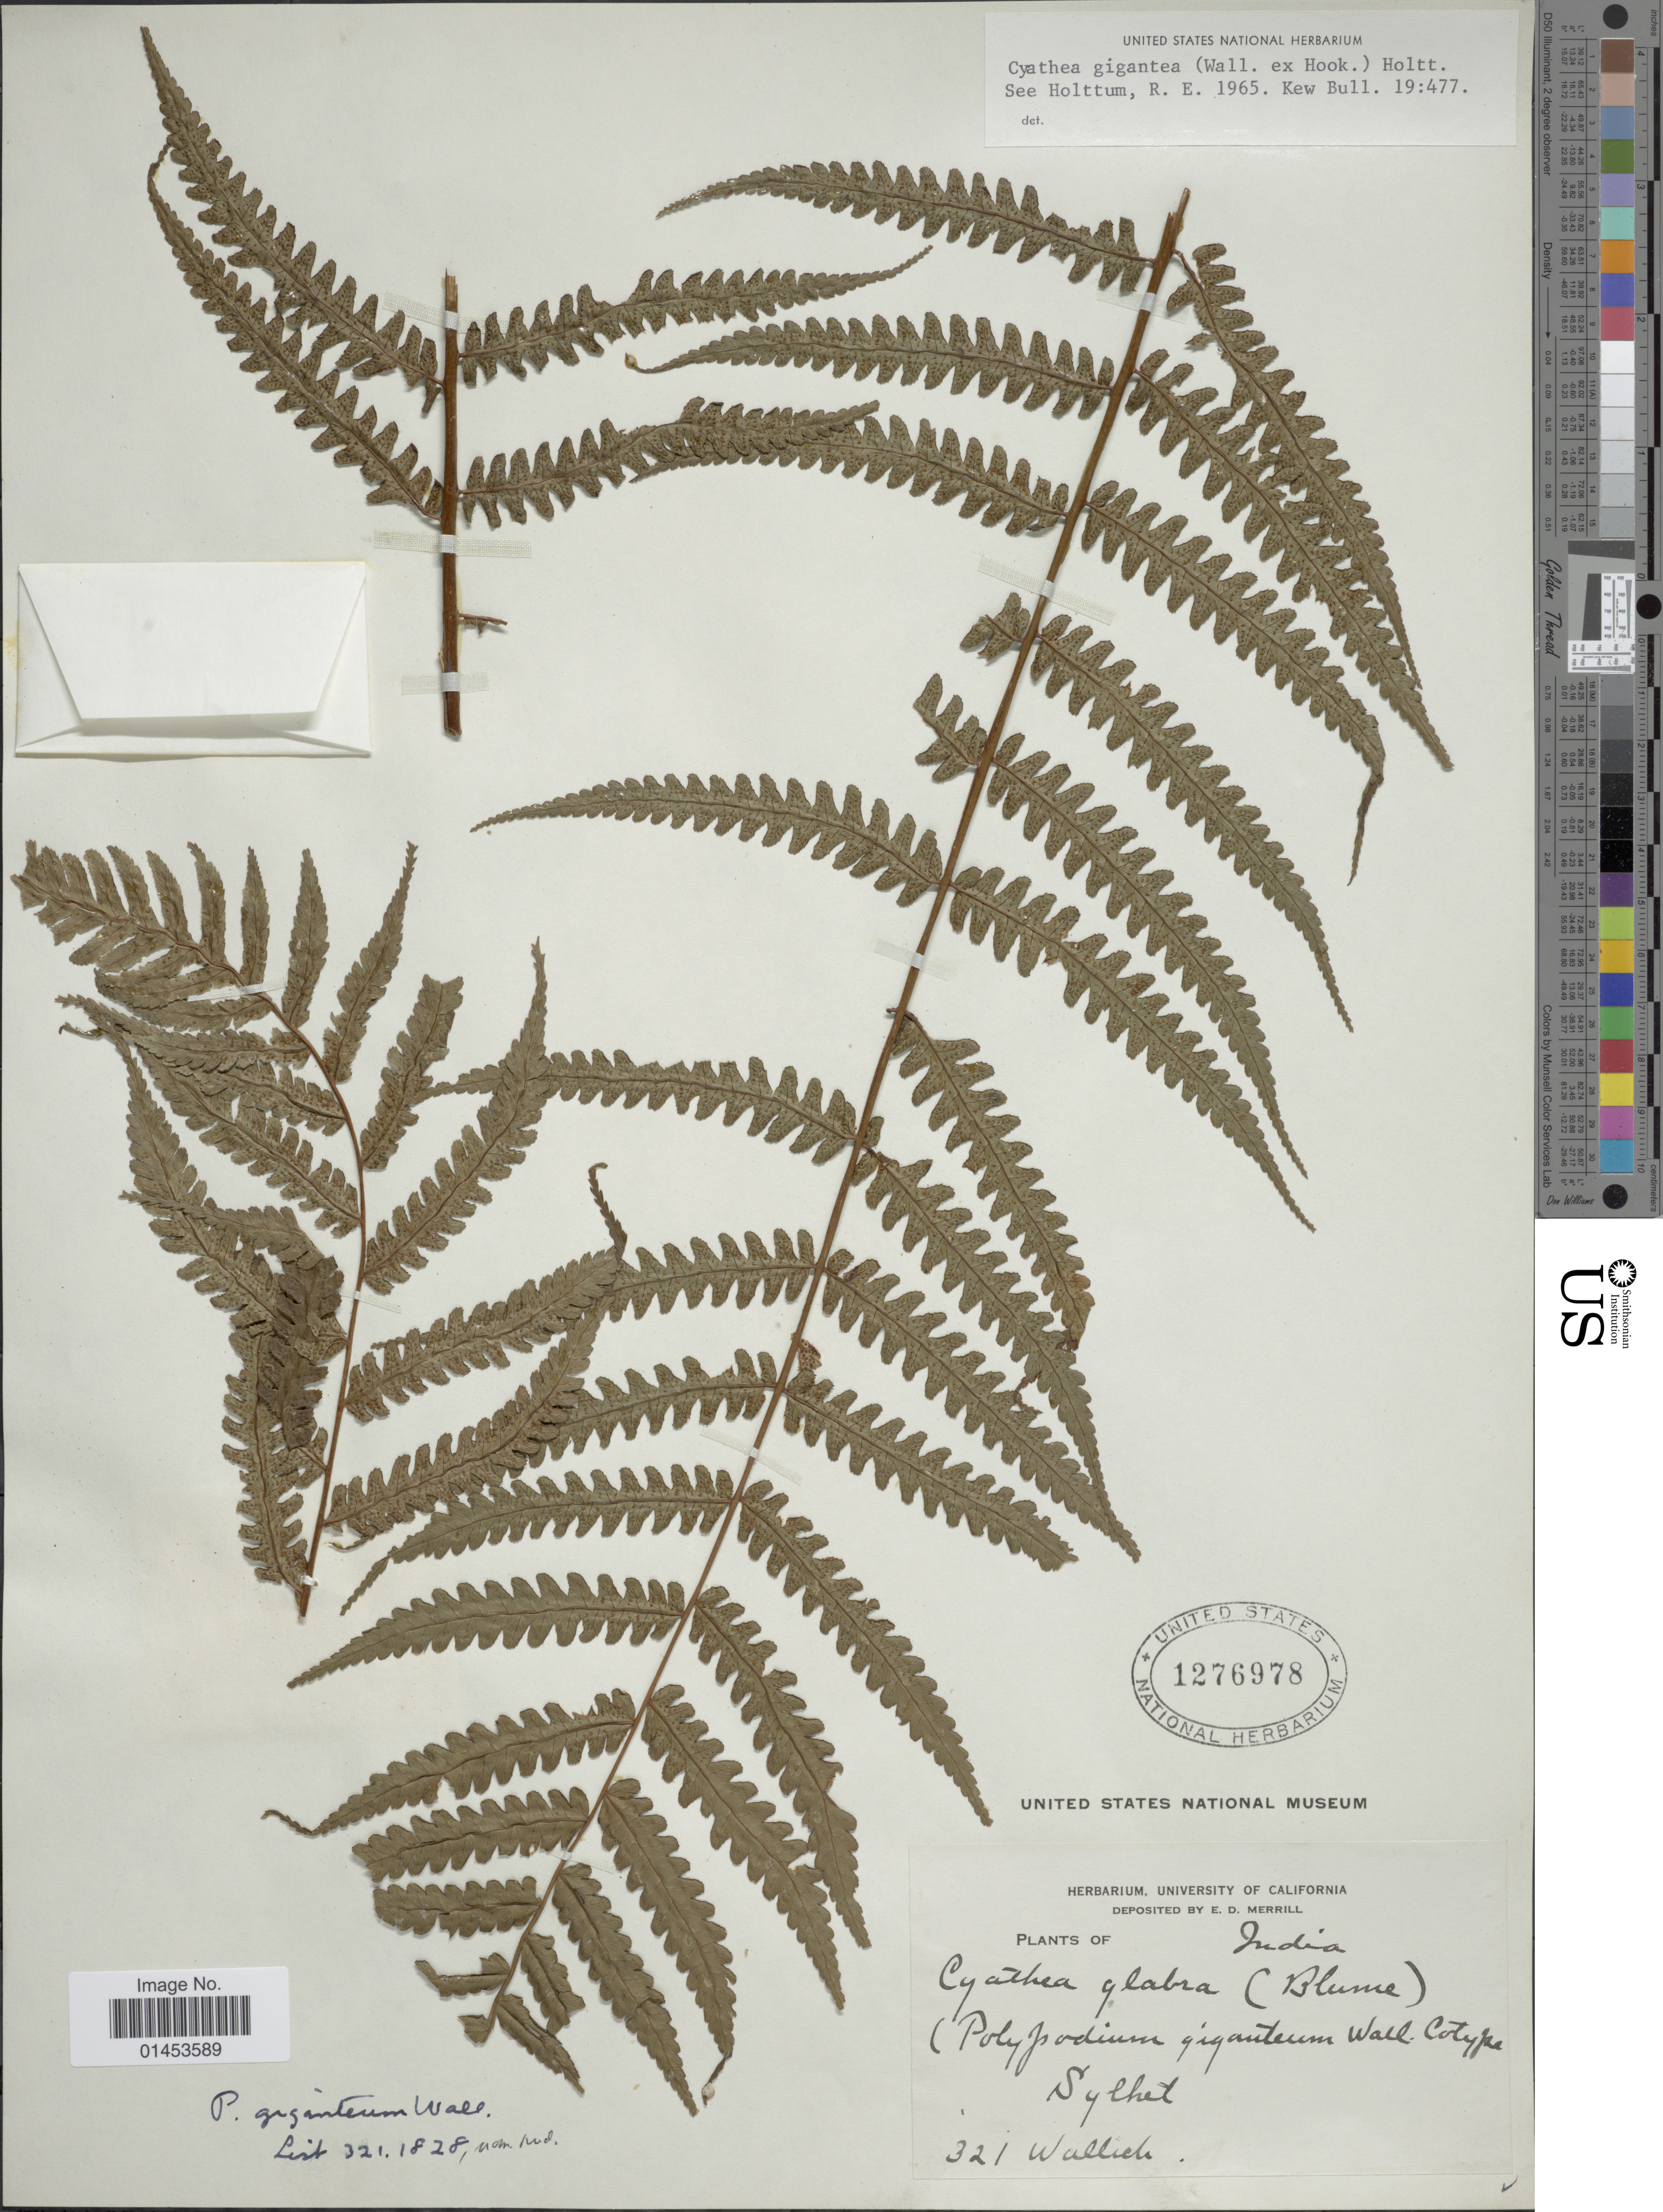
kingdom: Plantae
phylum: Tracheophyta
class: Polypodiopsida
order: Cyatheales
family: Cyatheaceae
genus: Cyathea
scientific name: Cyathea gigantea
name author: (Wall. ex Hook.) Holttum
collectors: -- Wallich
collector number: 321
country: Bangladesh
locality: Sylhet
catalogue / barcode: US 1276978